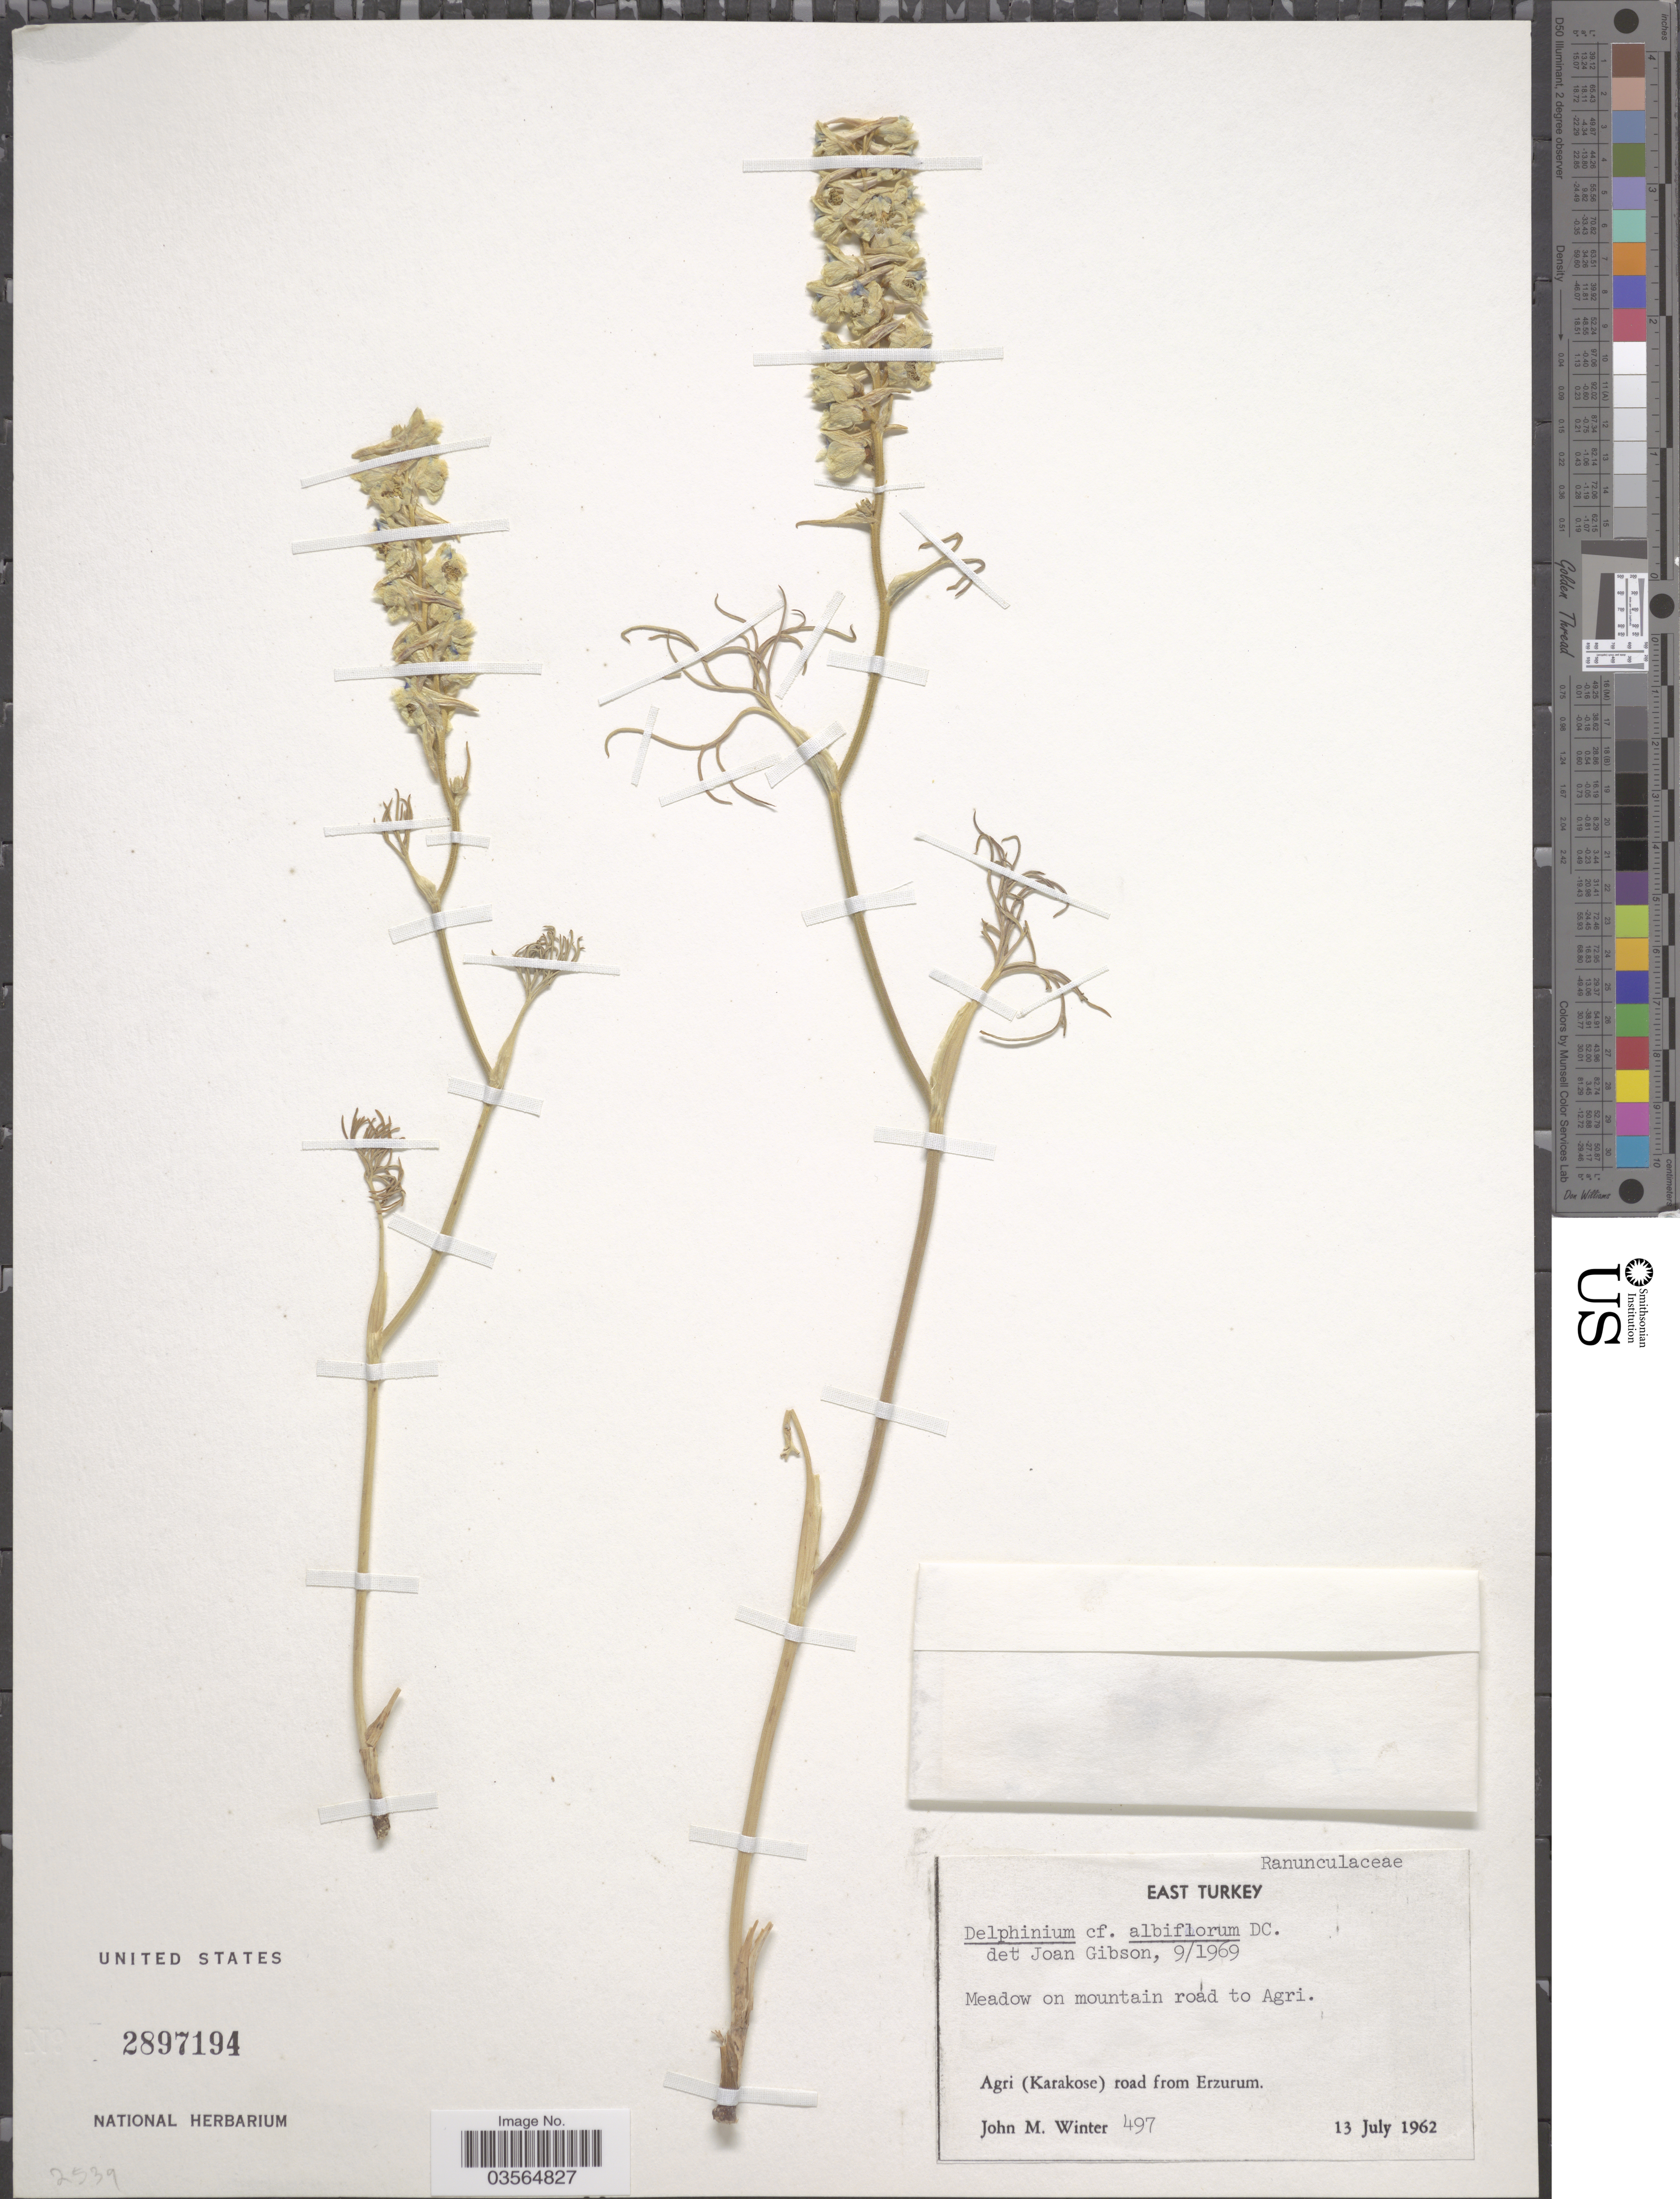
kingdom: Plantae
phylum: Tracheophyta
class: Magnoliopsida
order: Ranunculales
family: Ranunculaceae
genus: Delphinium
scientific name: Delphinium albiflorum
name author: DC.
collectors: J. M. Winter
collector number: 497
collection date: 1962-07-13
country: Turkey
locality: East Turkey. Meadow on mountain road to Agri. Agri (Karakose) road from Erzurum.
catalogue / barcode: US 2897194